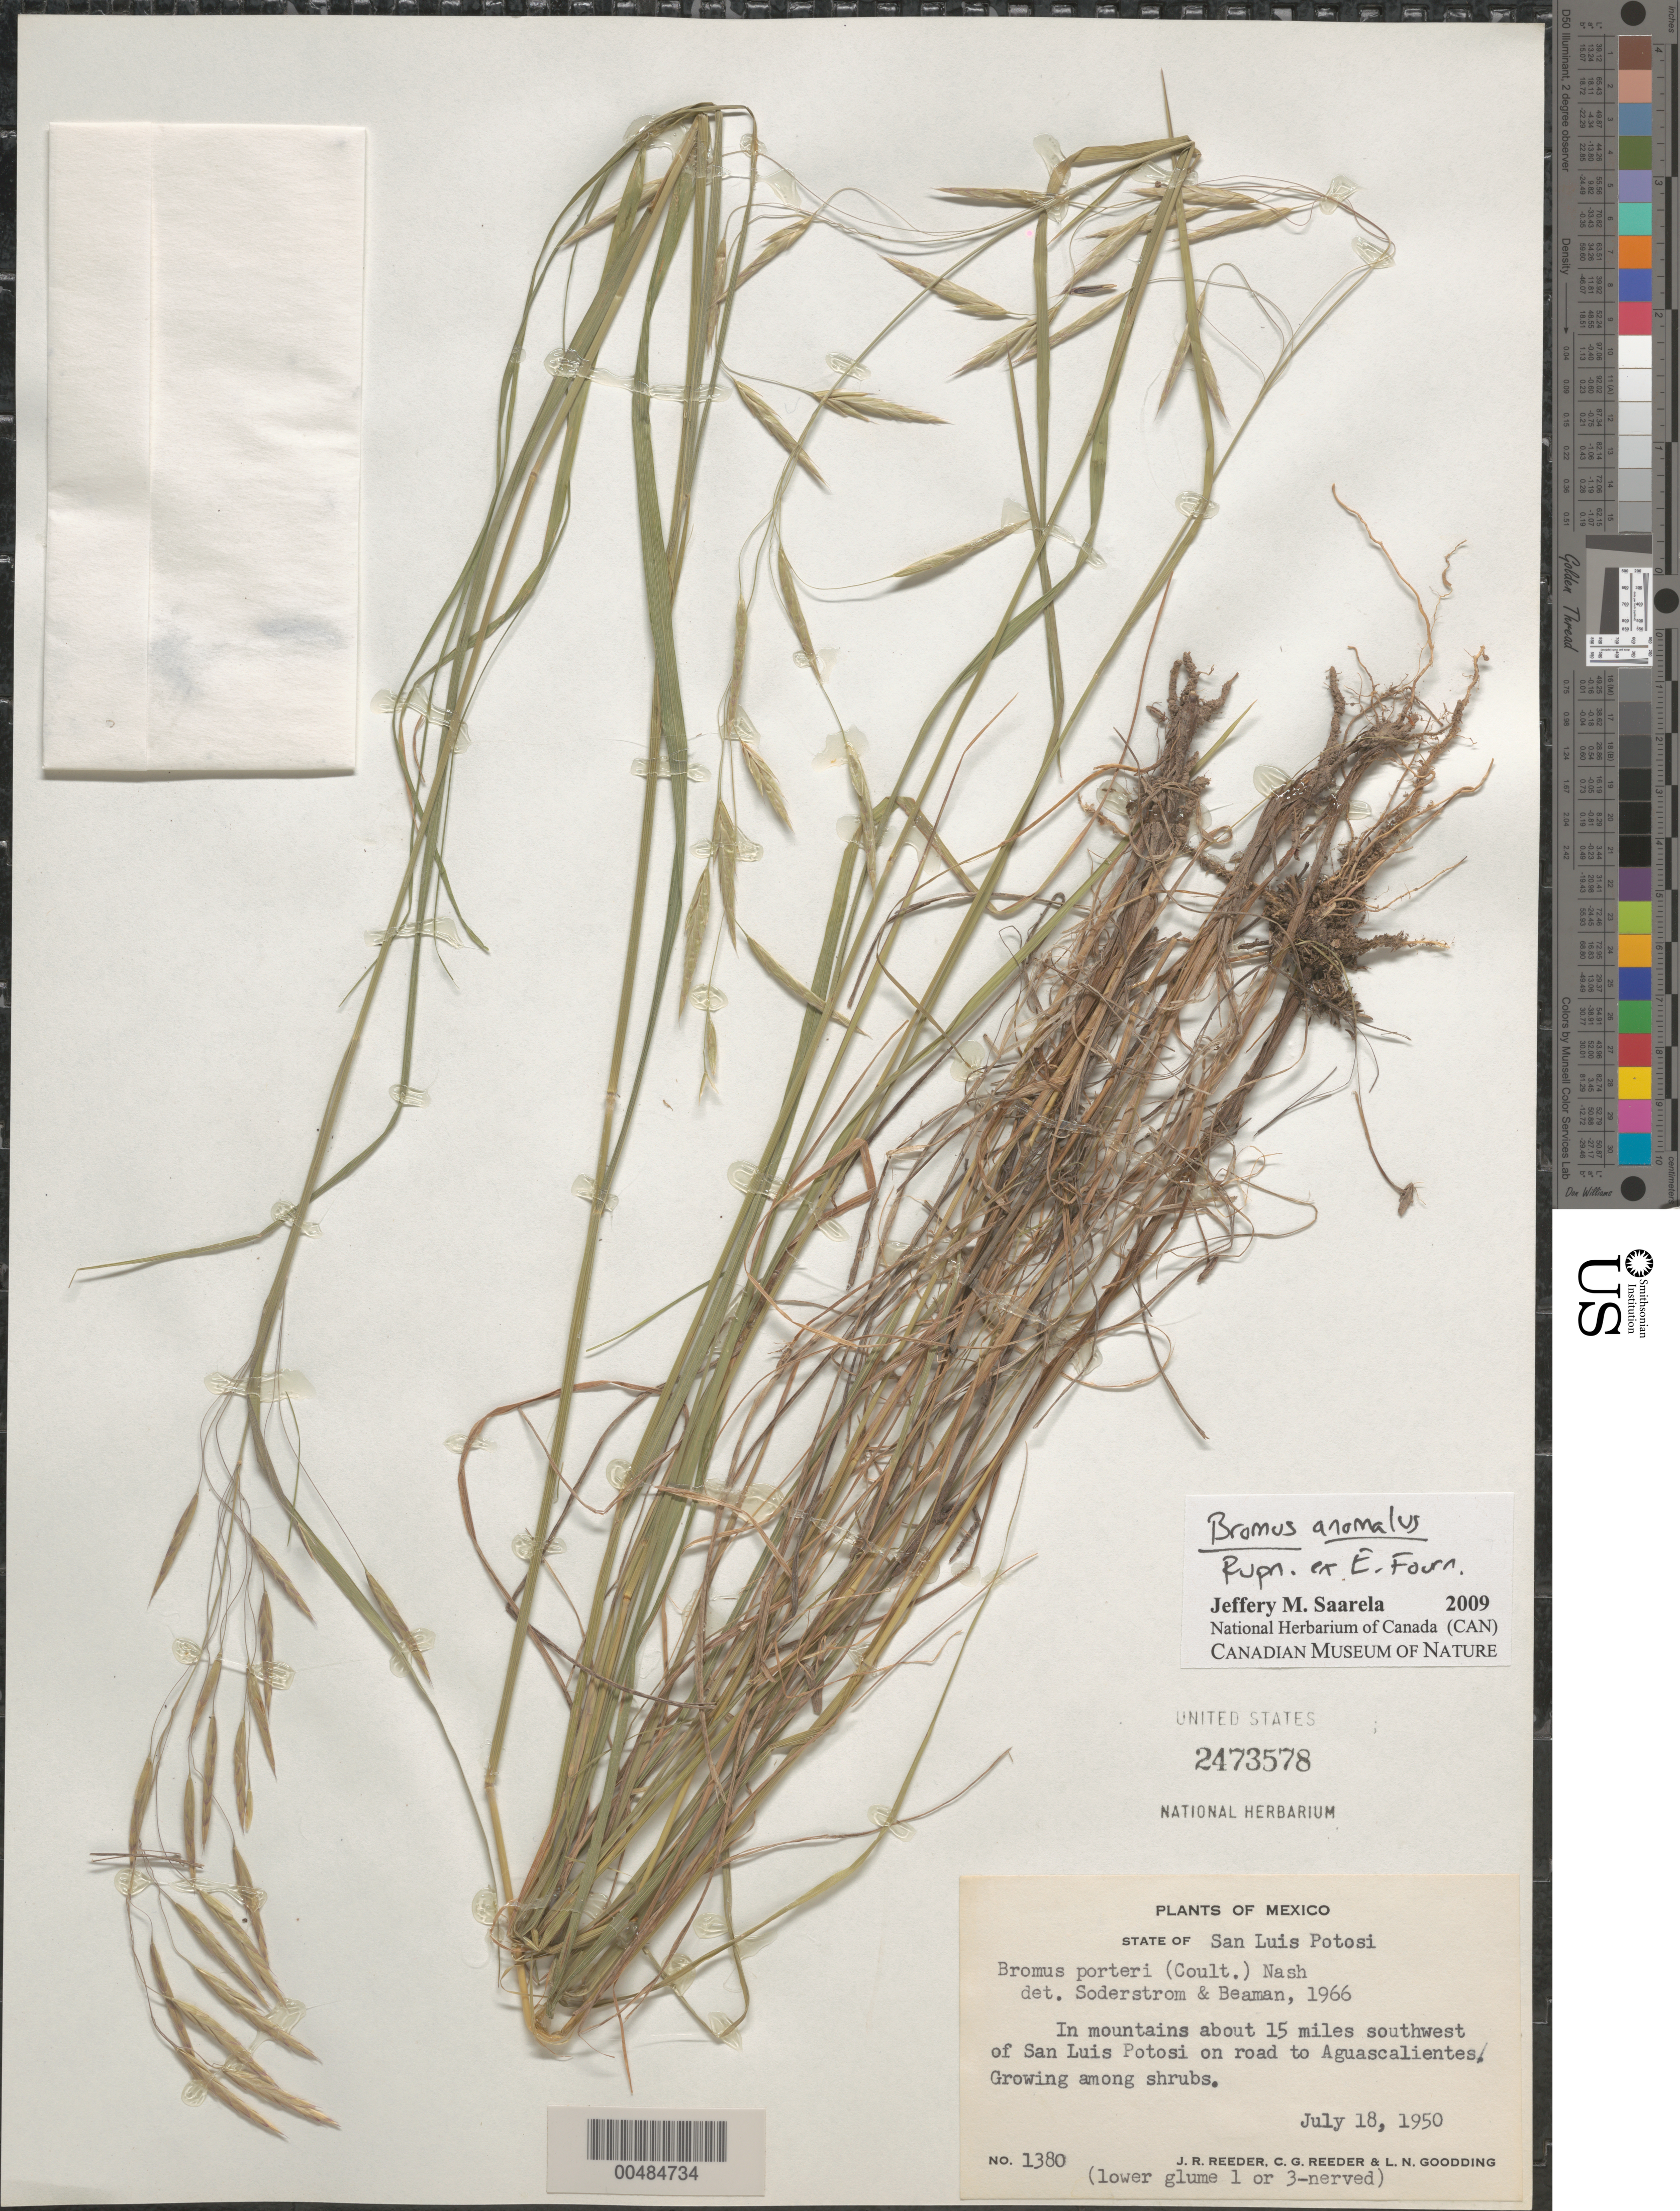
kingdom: Plantae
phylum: Tracheophyta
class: Liliopsida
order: Poales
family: Poaceae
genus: Bromus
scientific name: Bromus anomalus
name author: Rupr. ex E. Fourn.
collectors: J. R. Reeder, C. G. Reeder & L. N. Goodding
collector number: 1380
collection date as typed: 18 Jul 1950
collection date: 1950-07-18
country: Mexico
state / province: San Luis Potosi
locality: In mountains about 15 mi SW of San Luis Potosi on road to Aguascalientes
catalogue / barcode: US 2473578